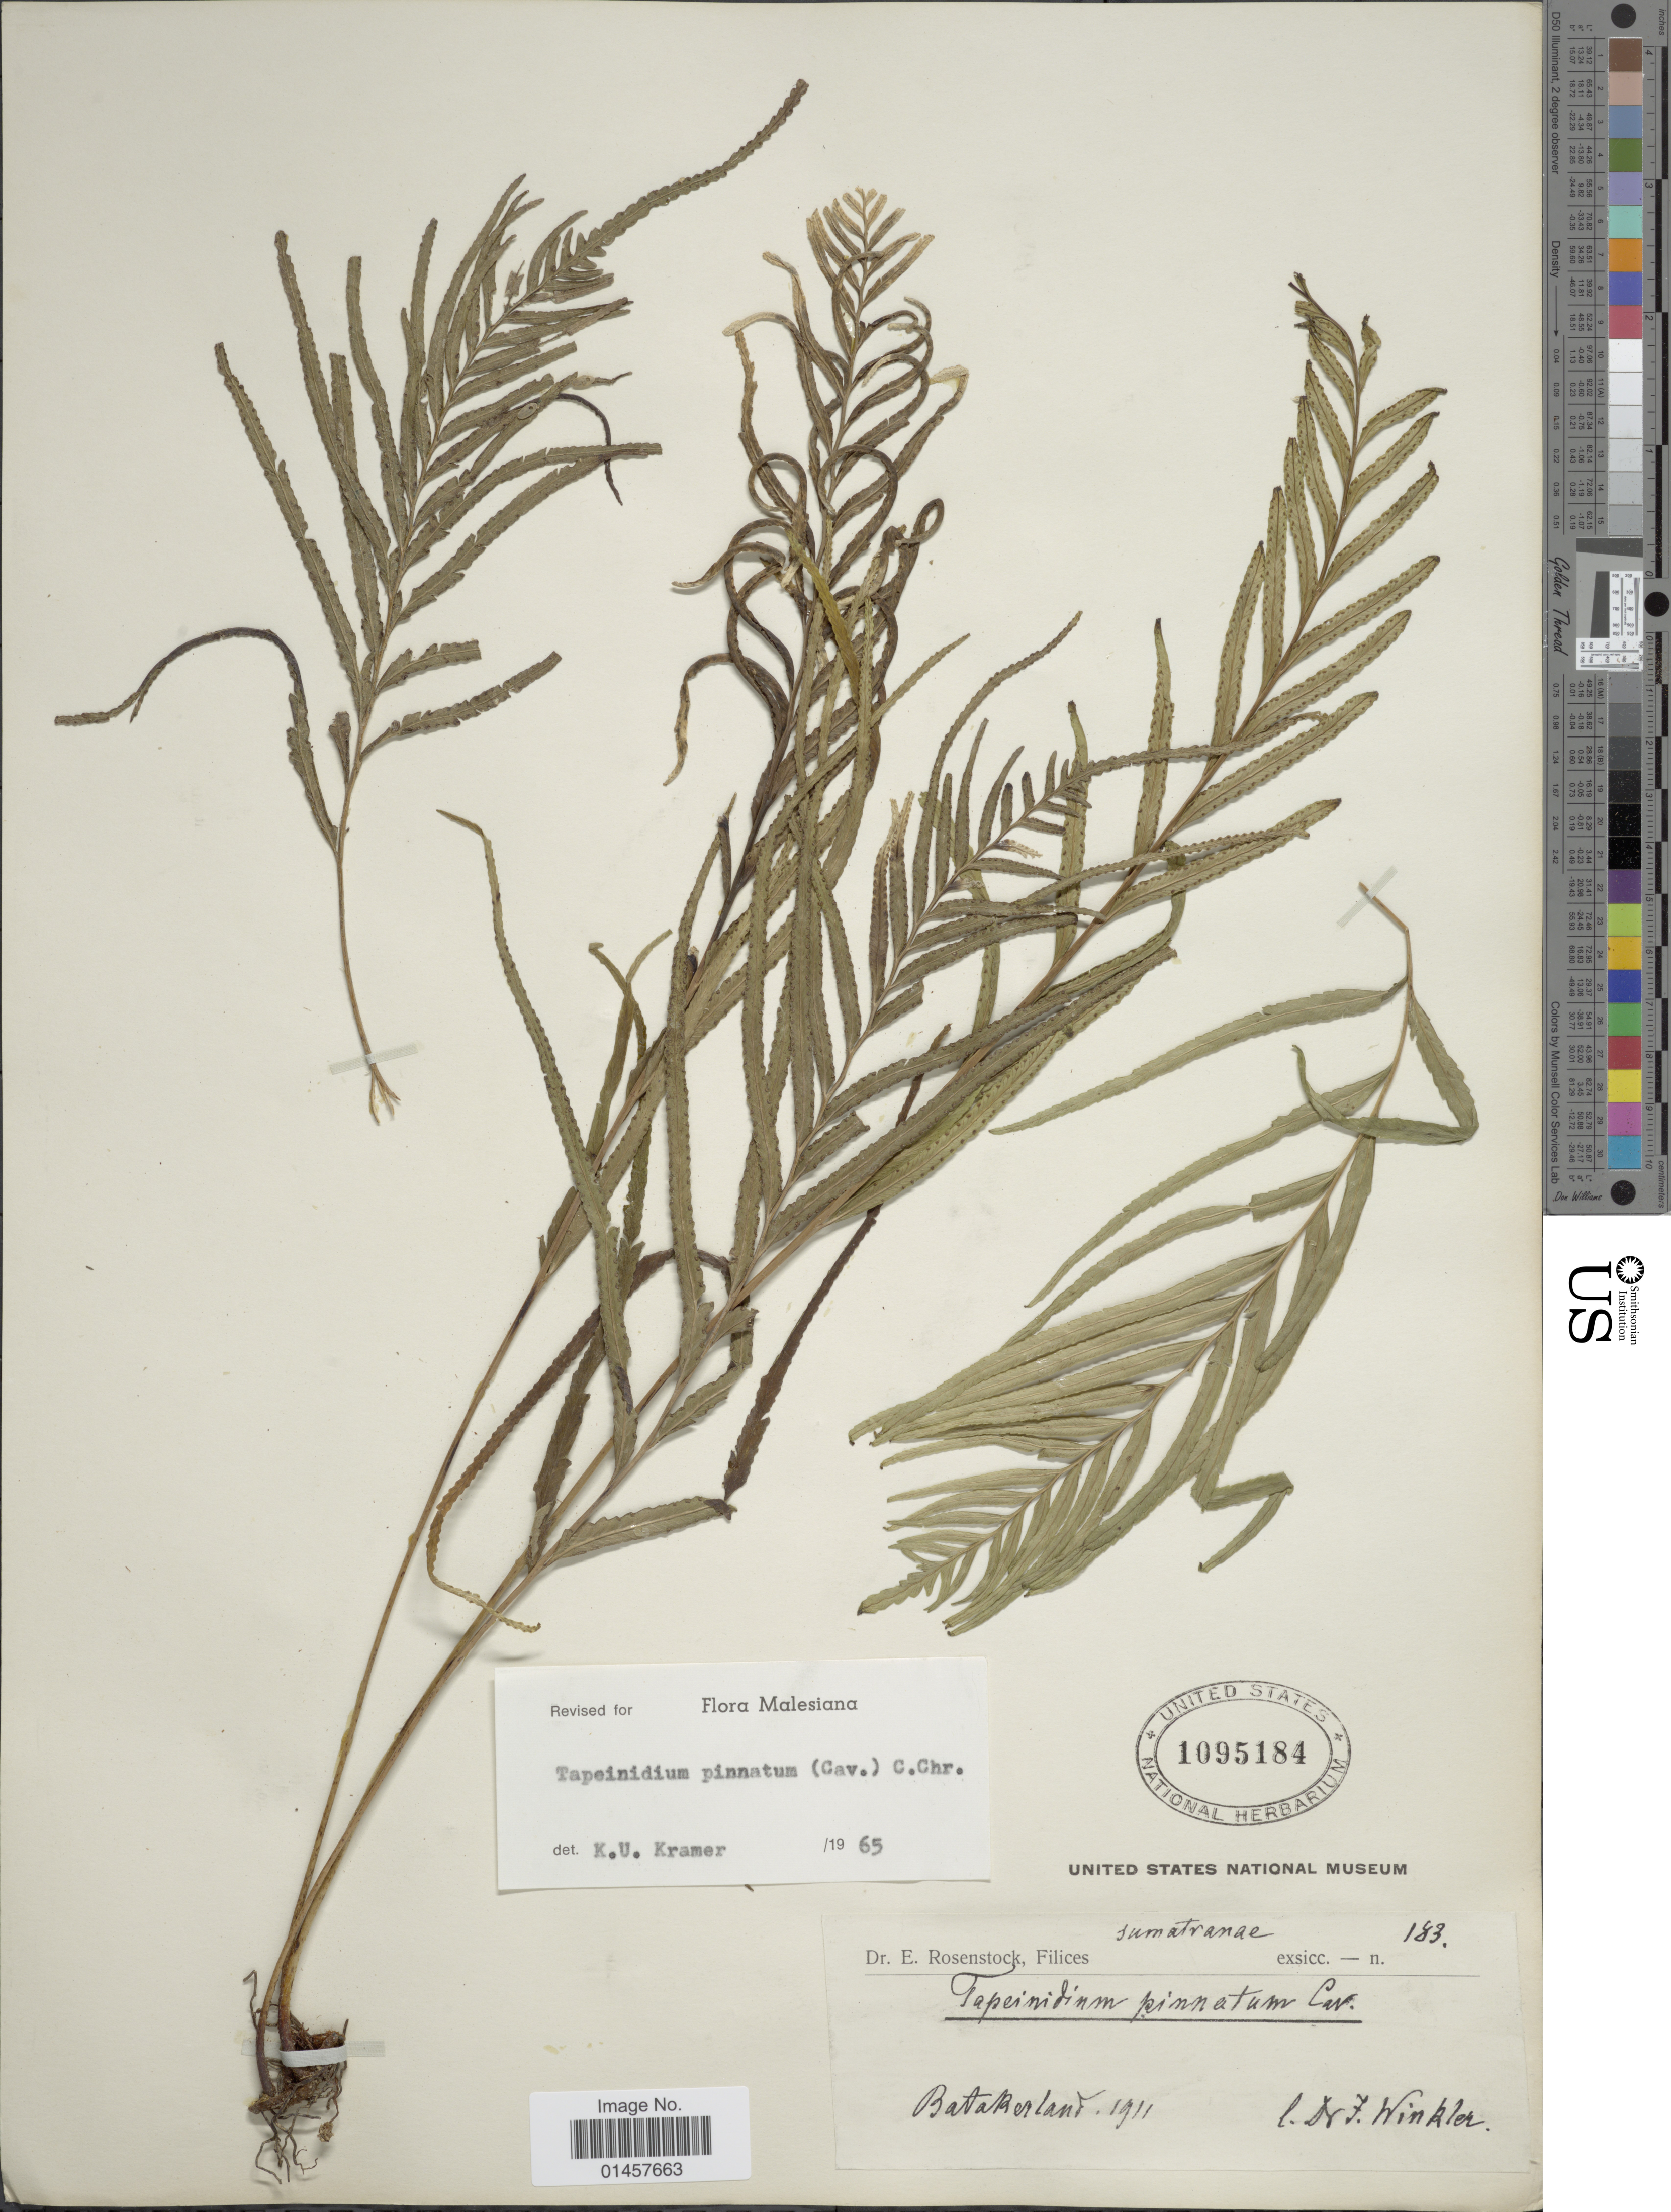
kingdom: Plantae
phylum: Tracheophyta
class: Polypodiopsida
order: Polypodiales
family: Lindsaeaceae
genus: Tapeinidium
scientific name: Tapeinidium pinnatum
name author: (Cav.) C. Chr.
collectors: -. Winkler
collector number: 183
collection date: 1911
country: Indonesia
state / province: Sumatra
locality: Sumatranae, Batakerland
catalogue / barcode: US 1095184